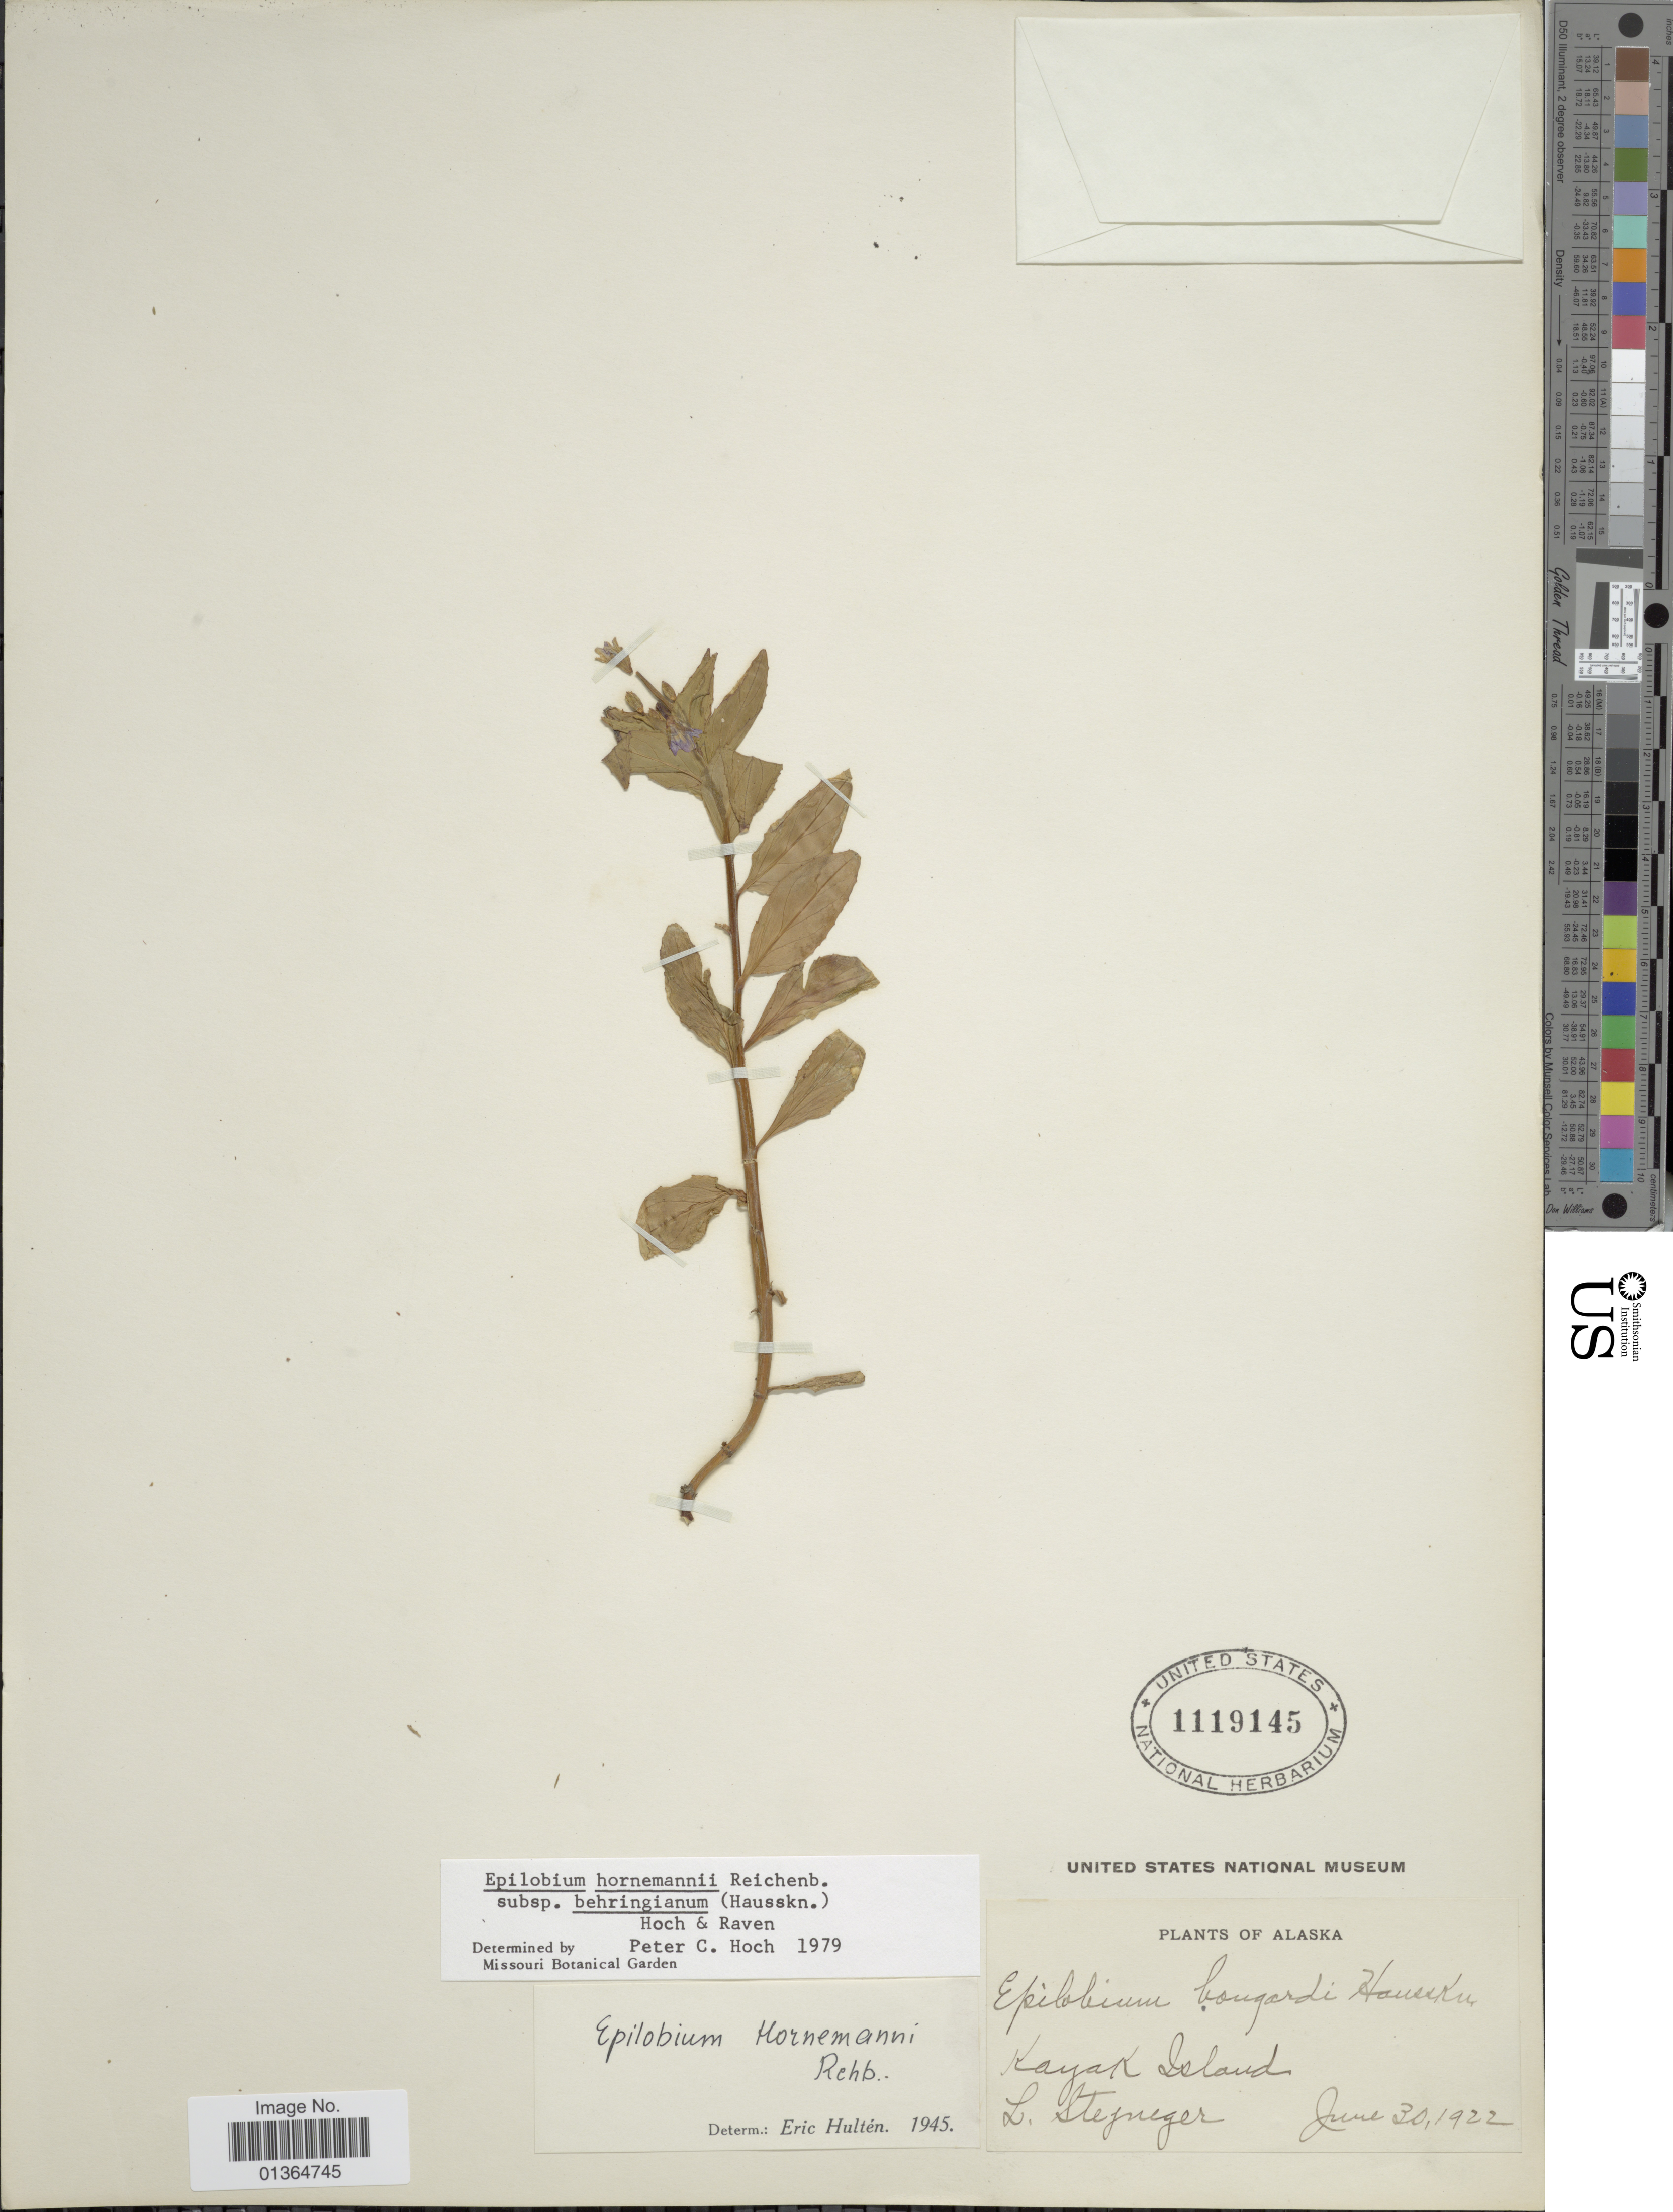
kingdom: Plantae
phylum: Tracheophyta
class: Magnoliopsida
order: Myrtales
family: Onagraceae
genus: Epilobium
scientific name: Epilobium hornemannii subsp. behringianum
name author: (Hausskn.) Hoch & P.H. Raven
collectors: L. Stegneger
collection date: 1922-06-30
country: United States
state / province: Alaska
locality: Kayak Island.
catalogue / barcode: US 1119145